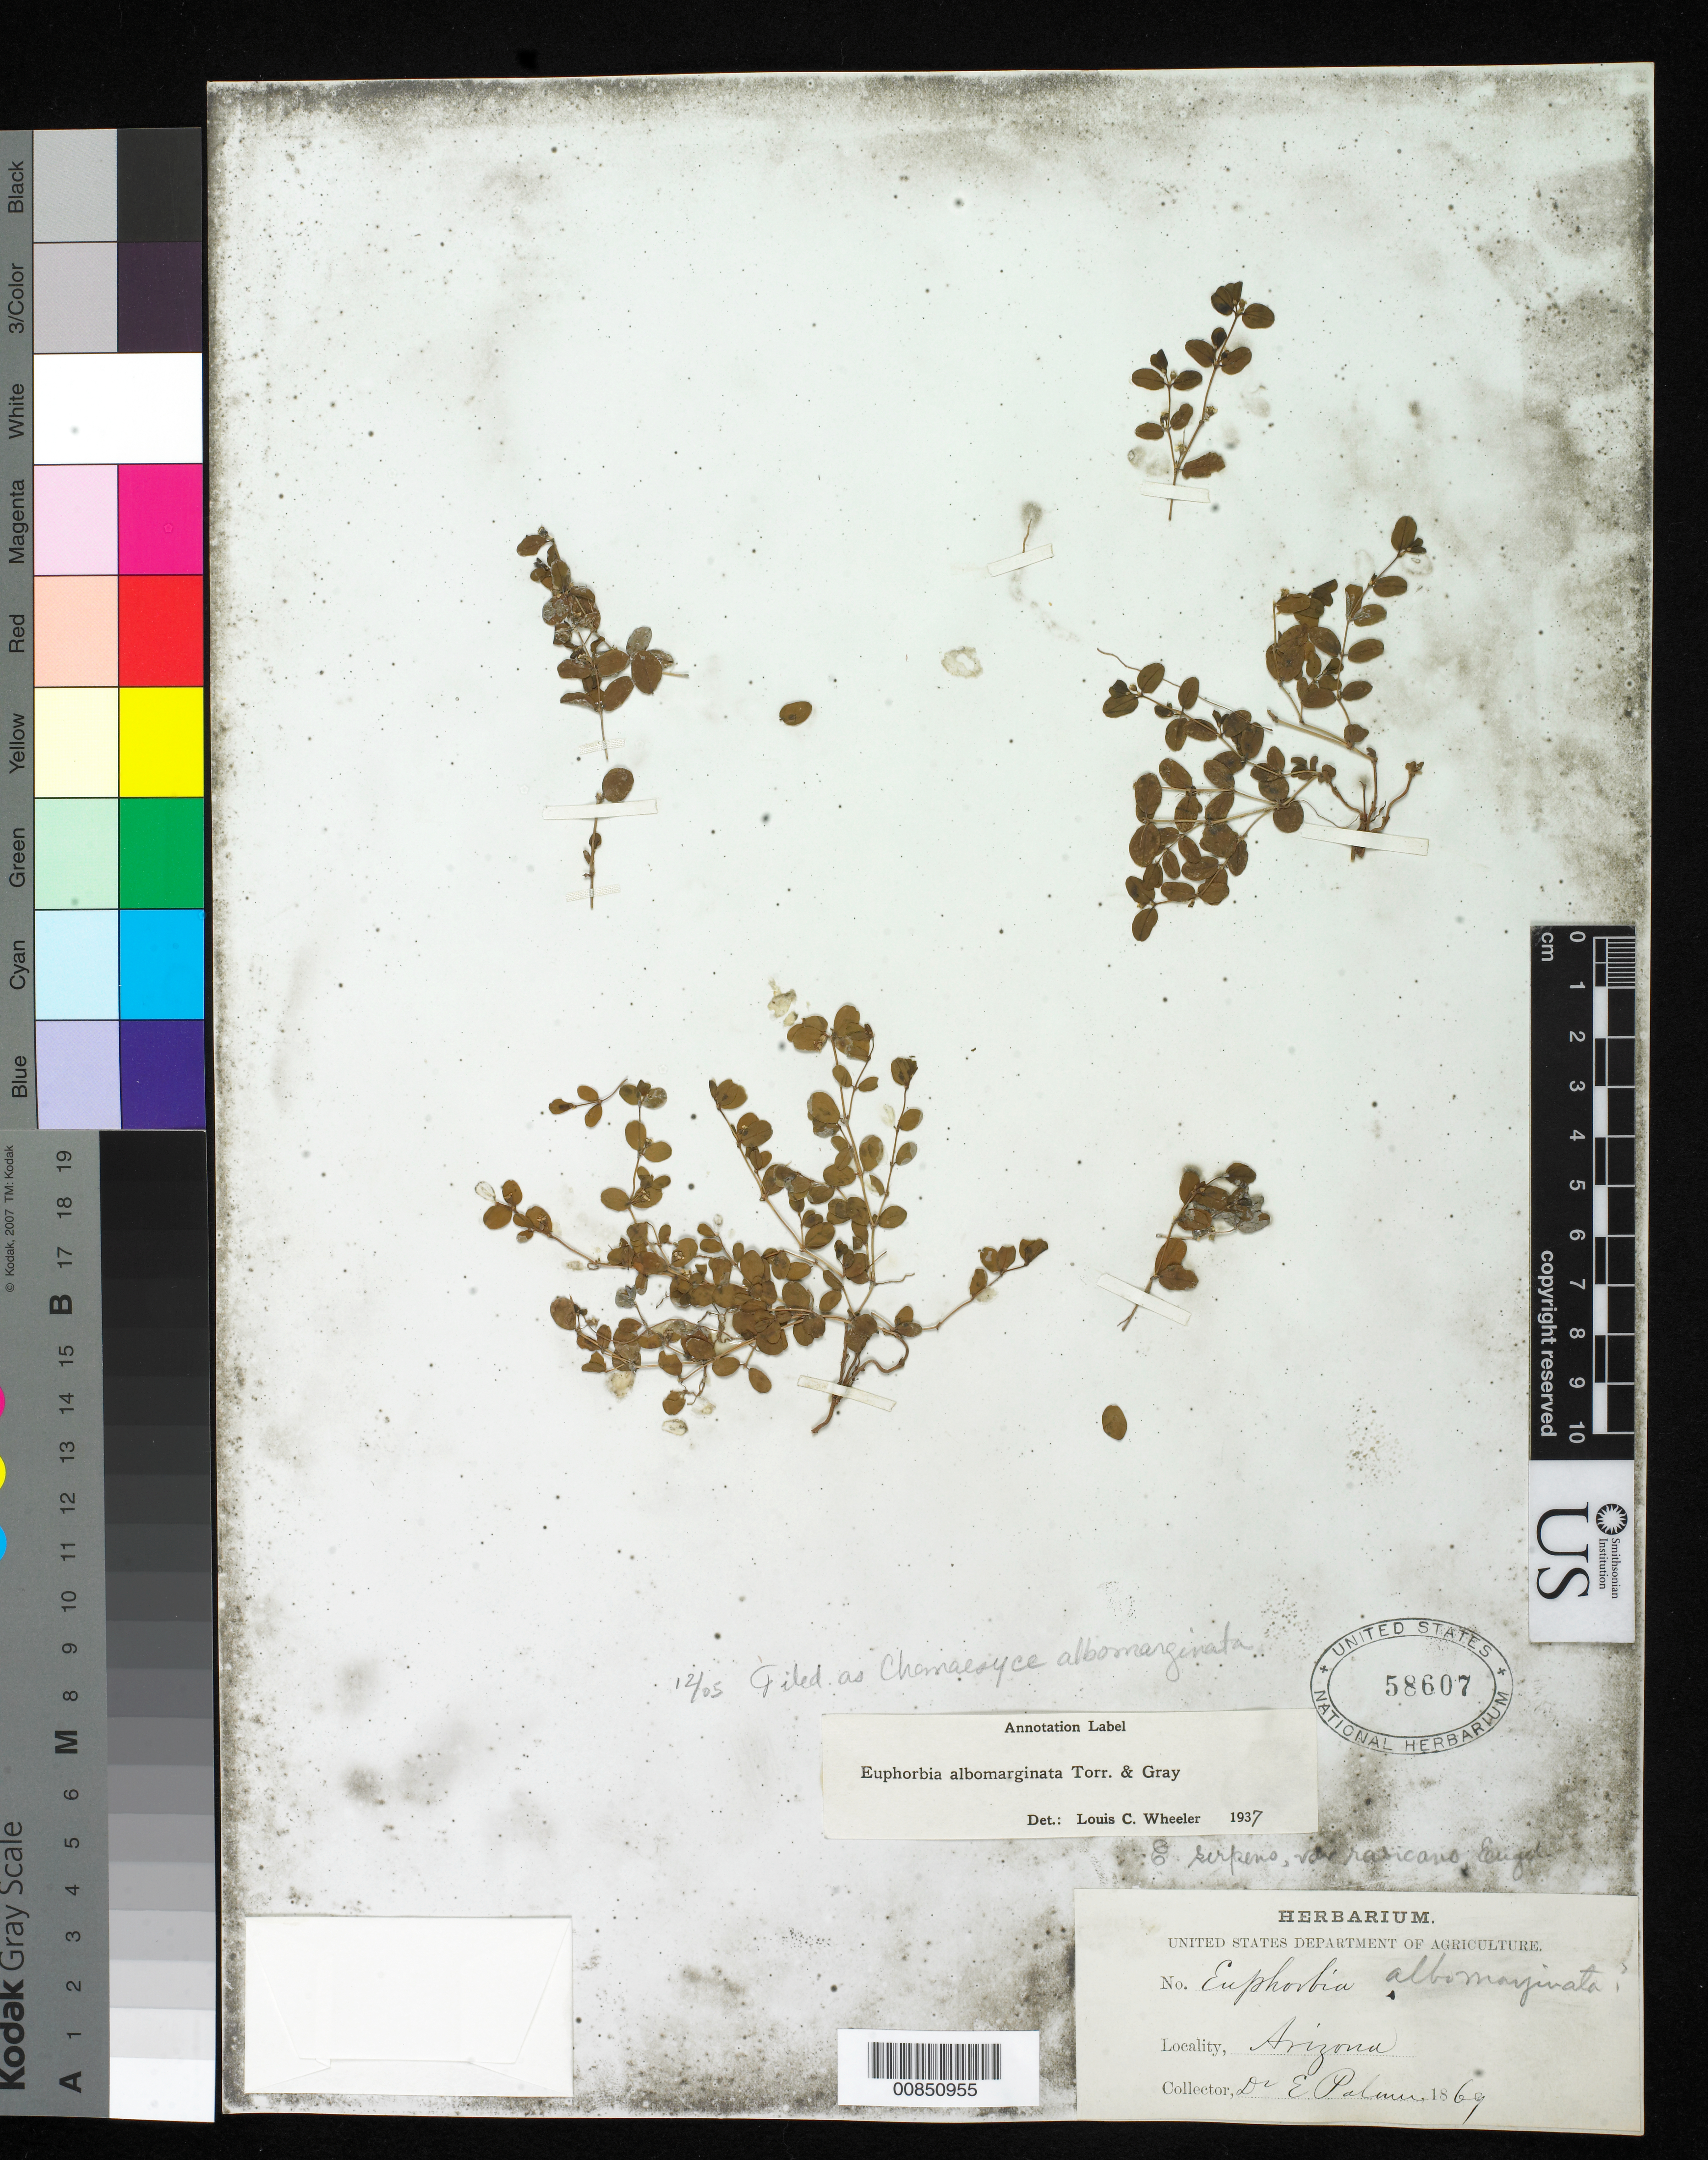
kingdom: Plantae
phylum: Tracheophyta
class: Magnoliopsida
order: Malpighiales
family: Euphorbiaceae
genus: Chamaesyce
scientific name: Chamaesyce albomarginata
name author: (Torr. & A. Gray) Small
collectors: E. Palmer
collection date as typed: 1869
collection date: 1869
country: United States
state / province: Arizona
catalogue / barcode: US 58607